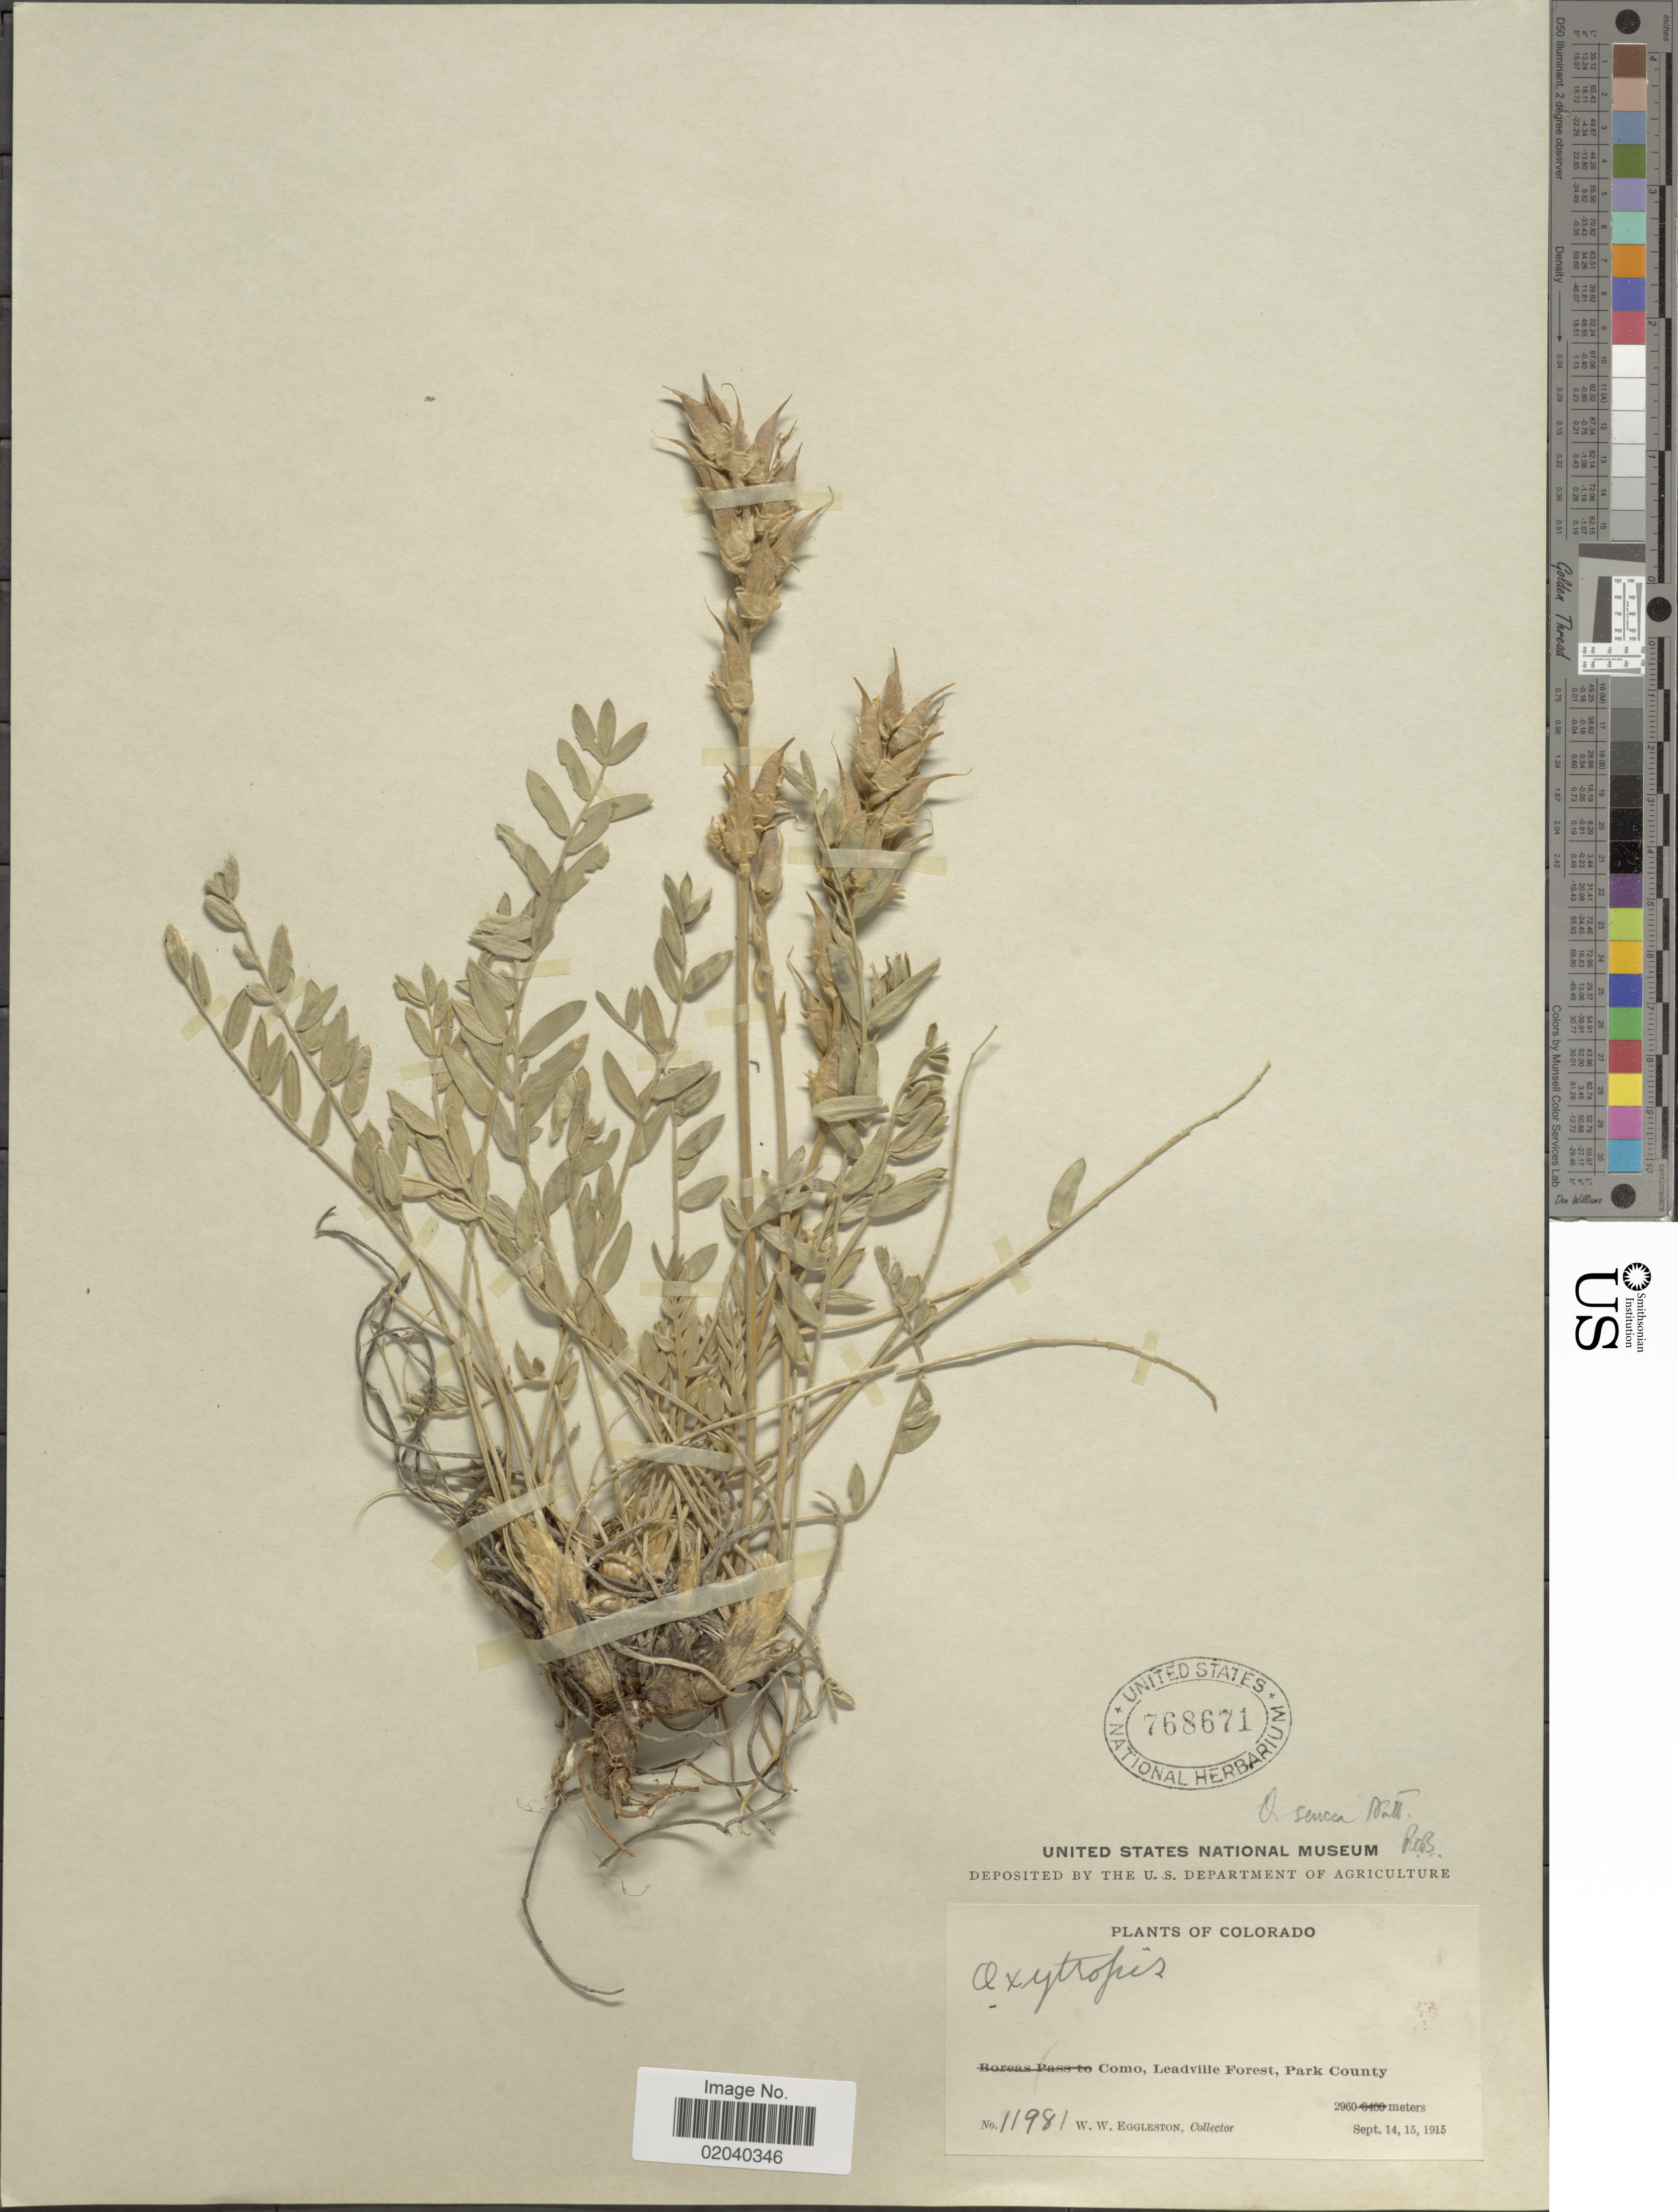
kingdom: Plantae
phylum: Tracheophyta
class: Magnoliopsida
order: Fabales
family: Fabaceae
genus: Oxytropis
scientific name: Oxytropis sericea var. sericea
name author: Nutt.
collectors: W. W. Eggleston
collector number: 11981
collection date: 1915-09-14/1915-09-15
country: United States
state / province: Colorado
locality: Como, Leadville Forest, Park County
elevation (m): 2960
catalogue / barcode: US 768671